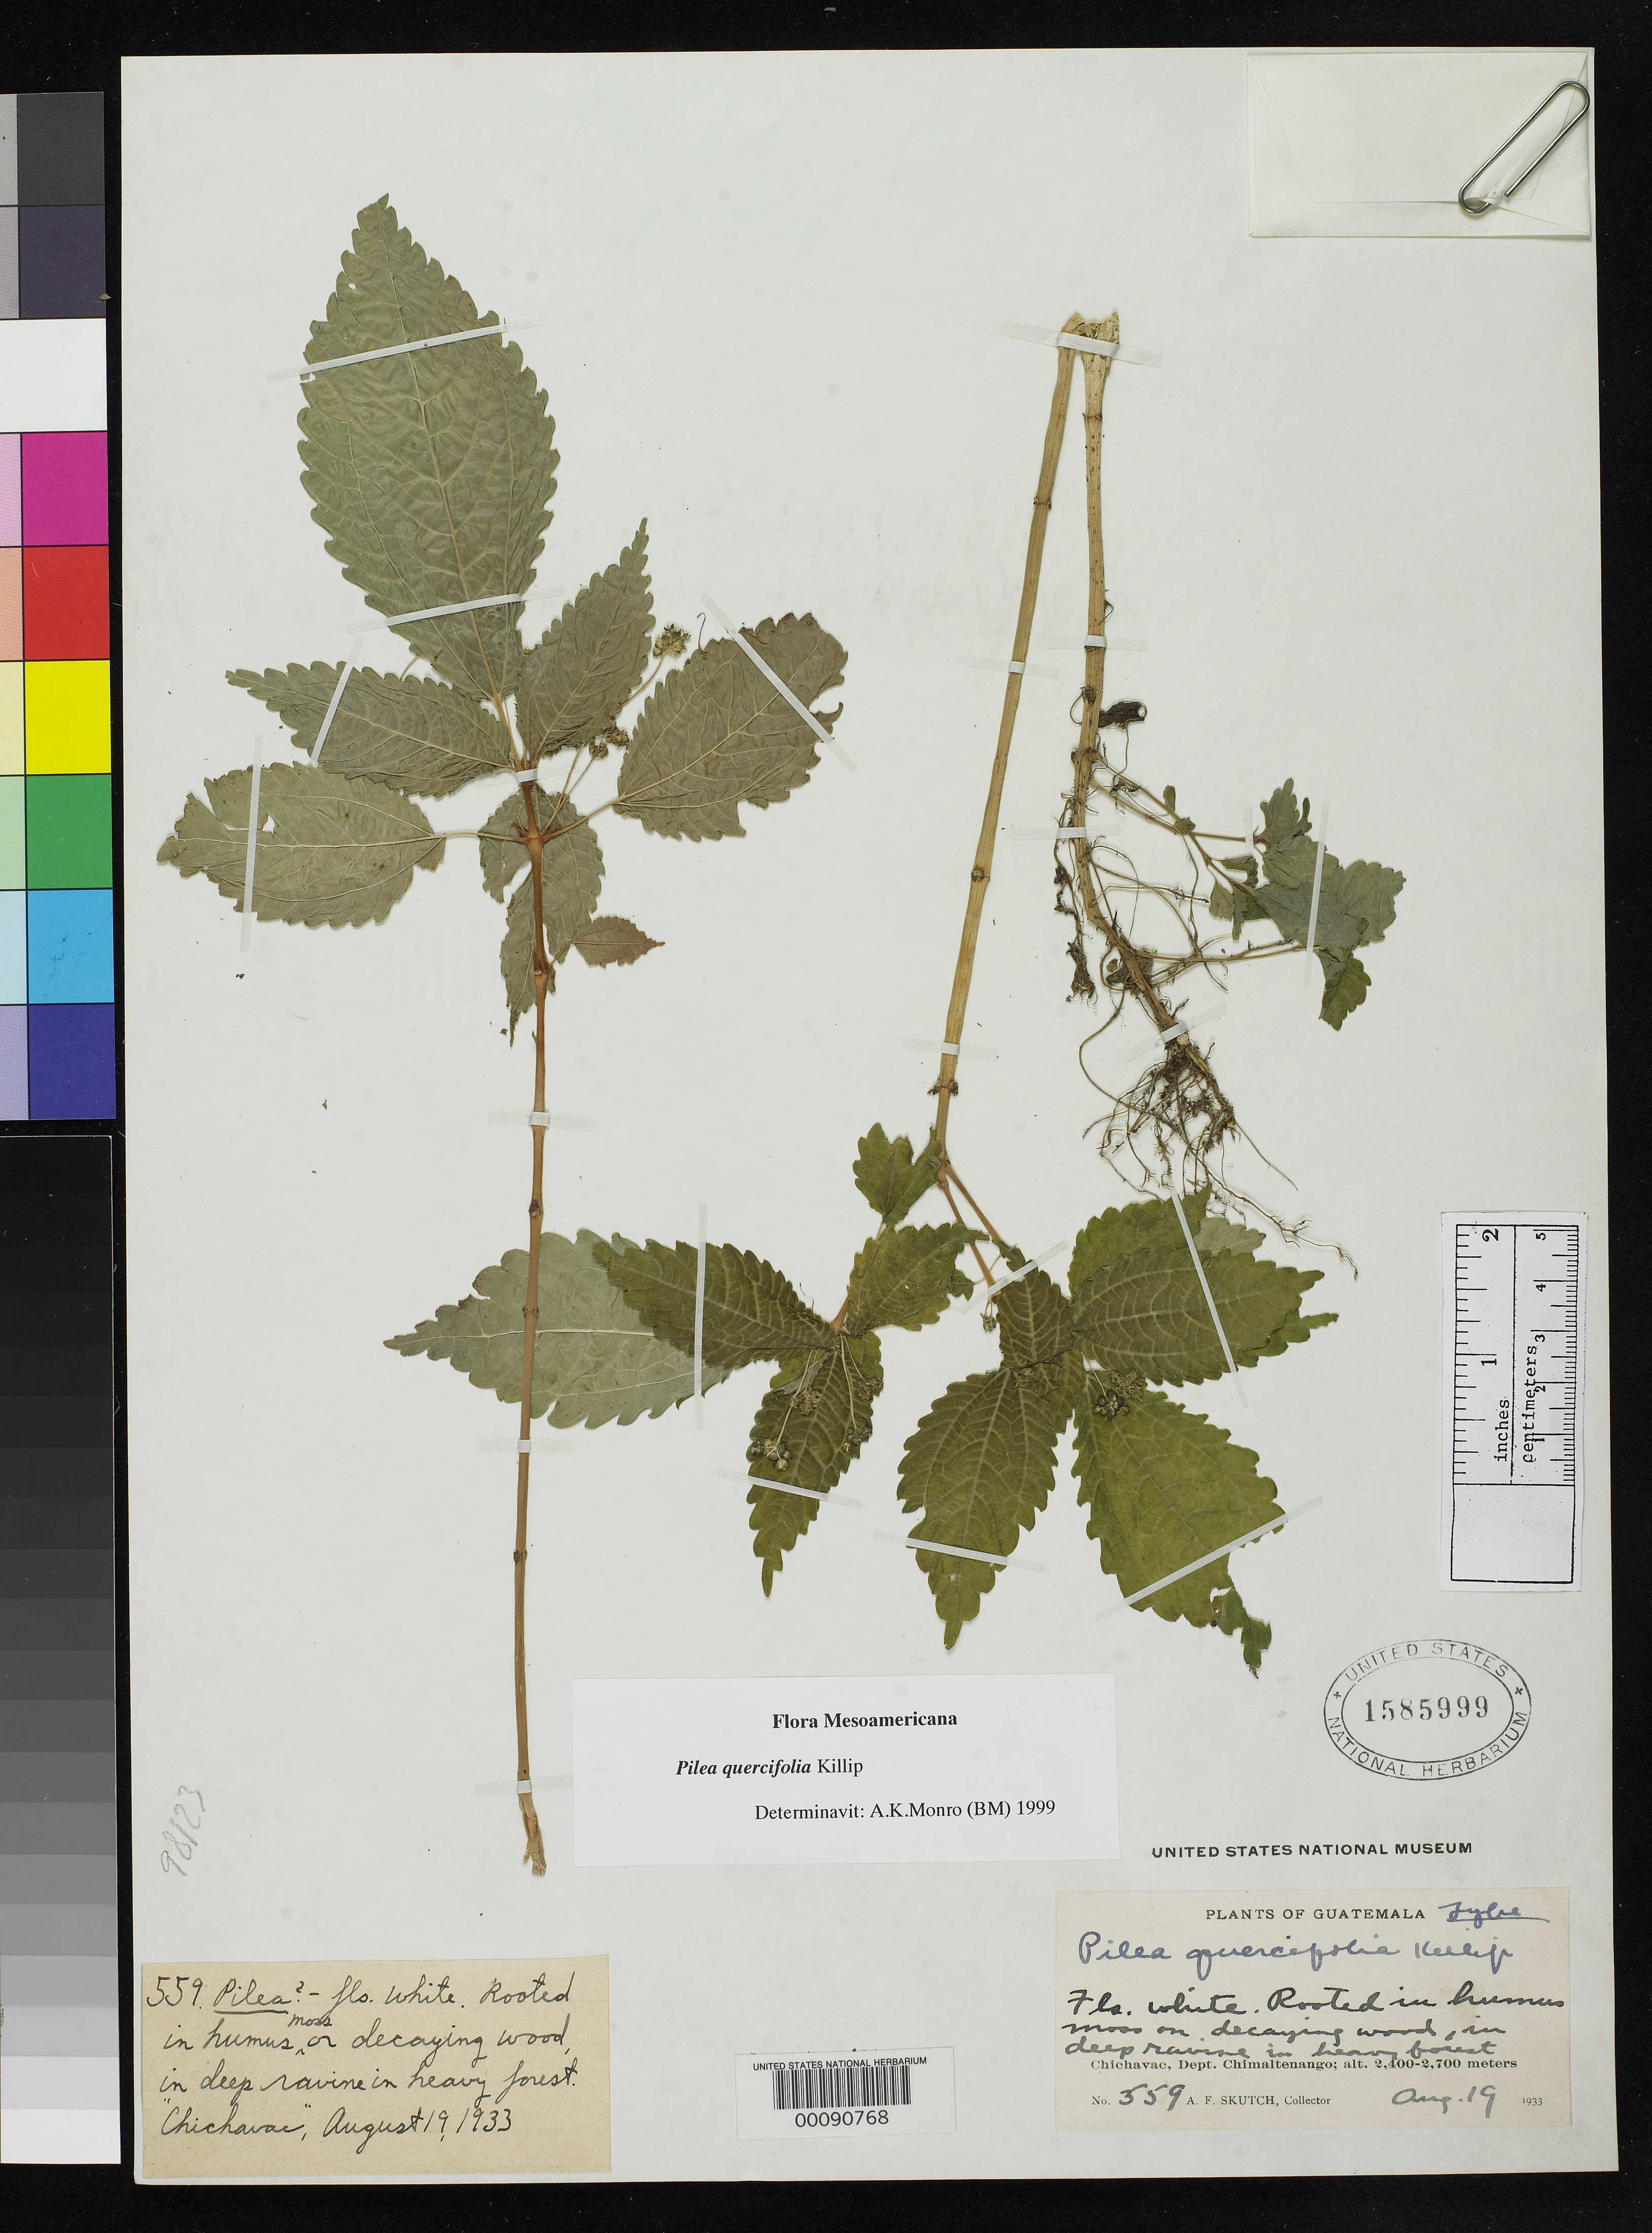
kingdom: Plantae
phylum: Tracheophyta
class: Magnoliopsida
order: Rosales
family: Urticaceae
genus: Pilea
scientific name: Pilea quercifolia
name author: Killip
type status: Holotype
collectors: A. F. Skutch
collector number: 559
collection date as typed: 19 Aug 1933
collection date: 1933-08-19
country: Guatemala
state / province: Chimaltenango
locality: Chichavac.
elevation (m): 2400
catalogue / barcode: US 1585999